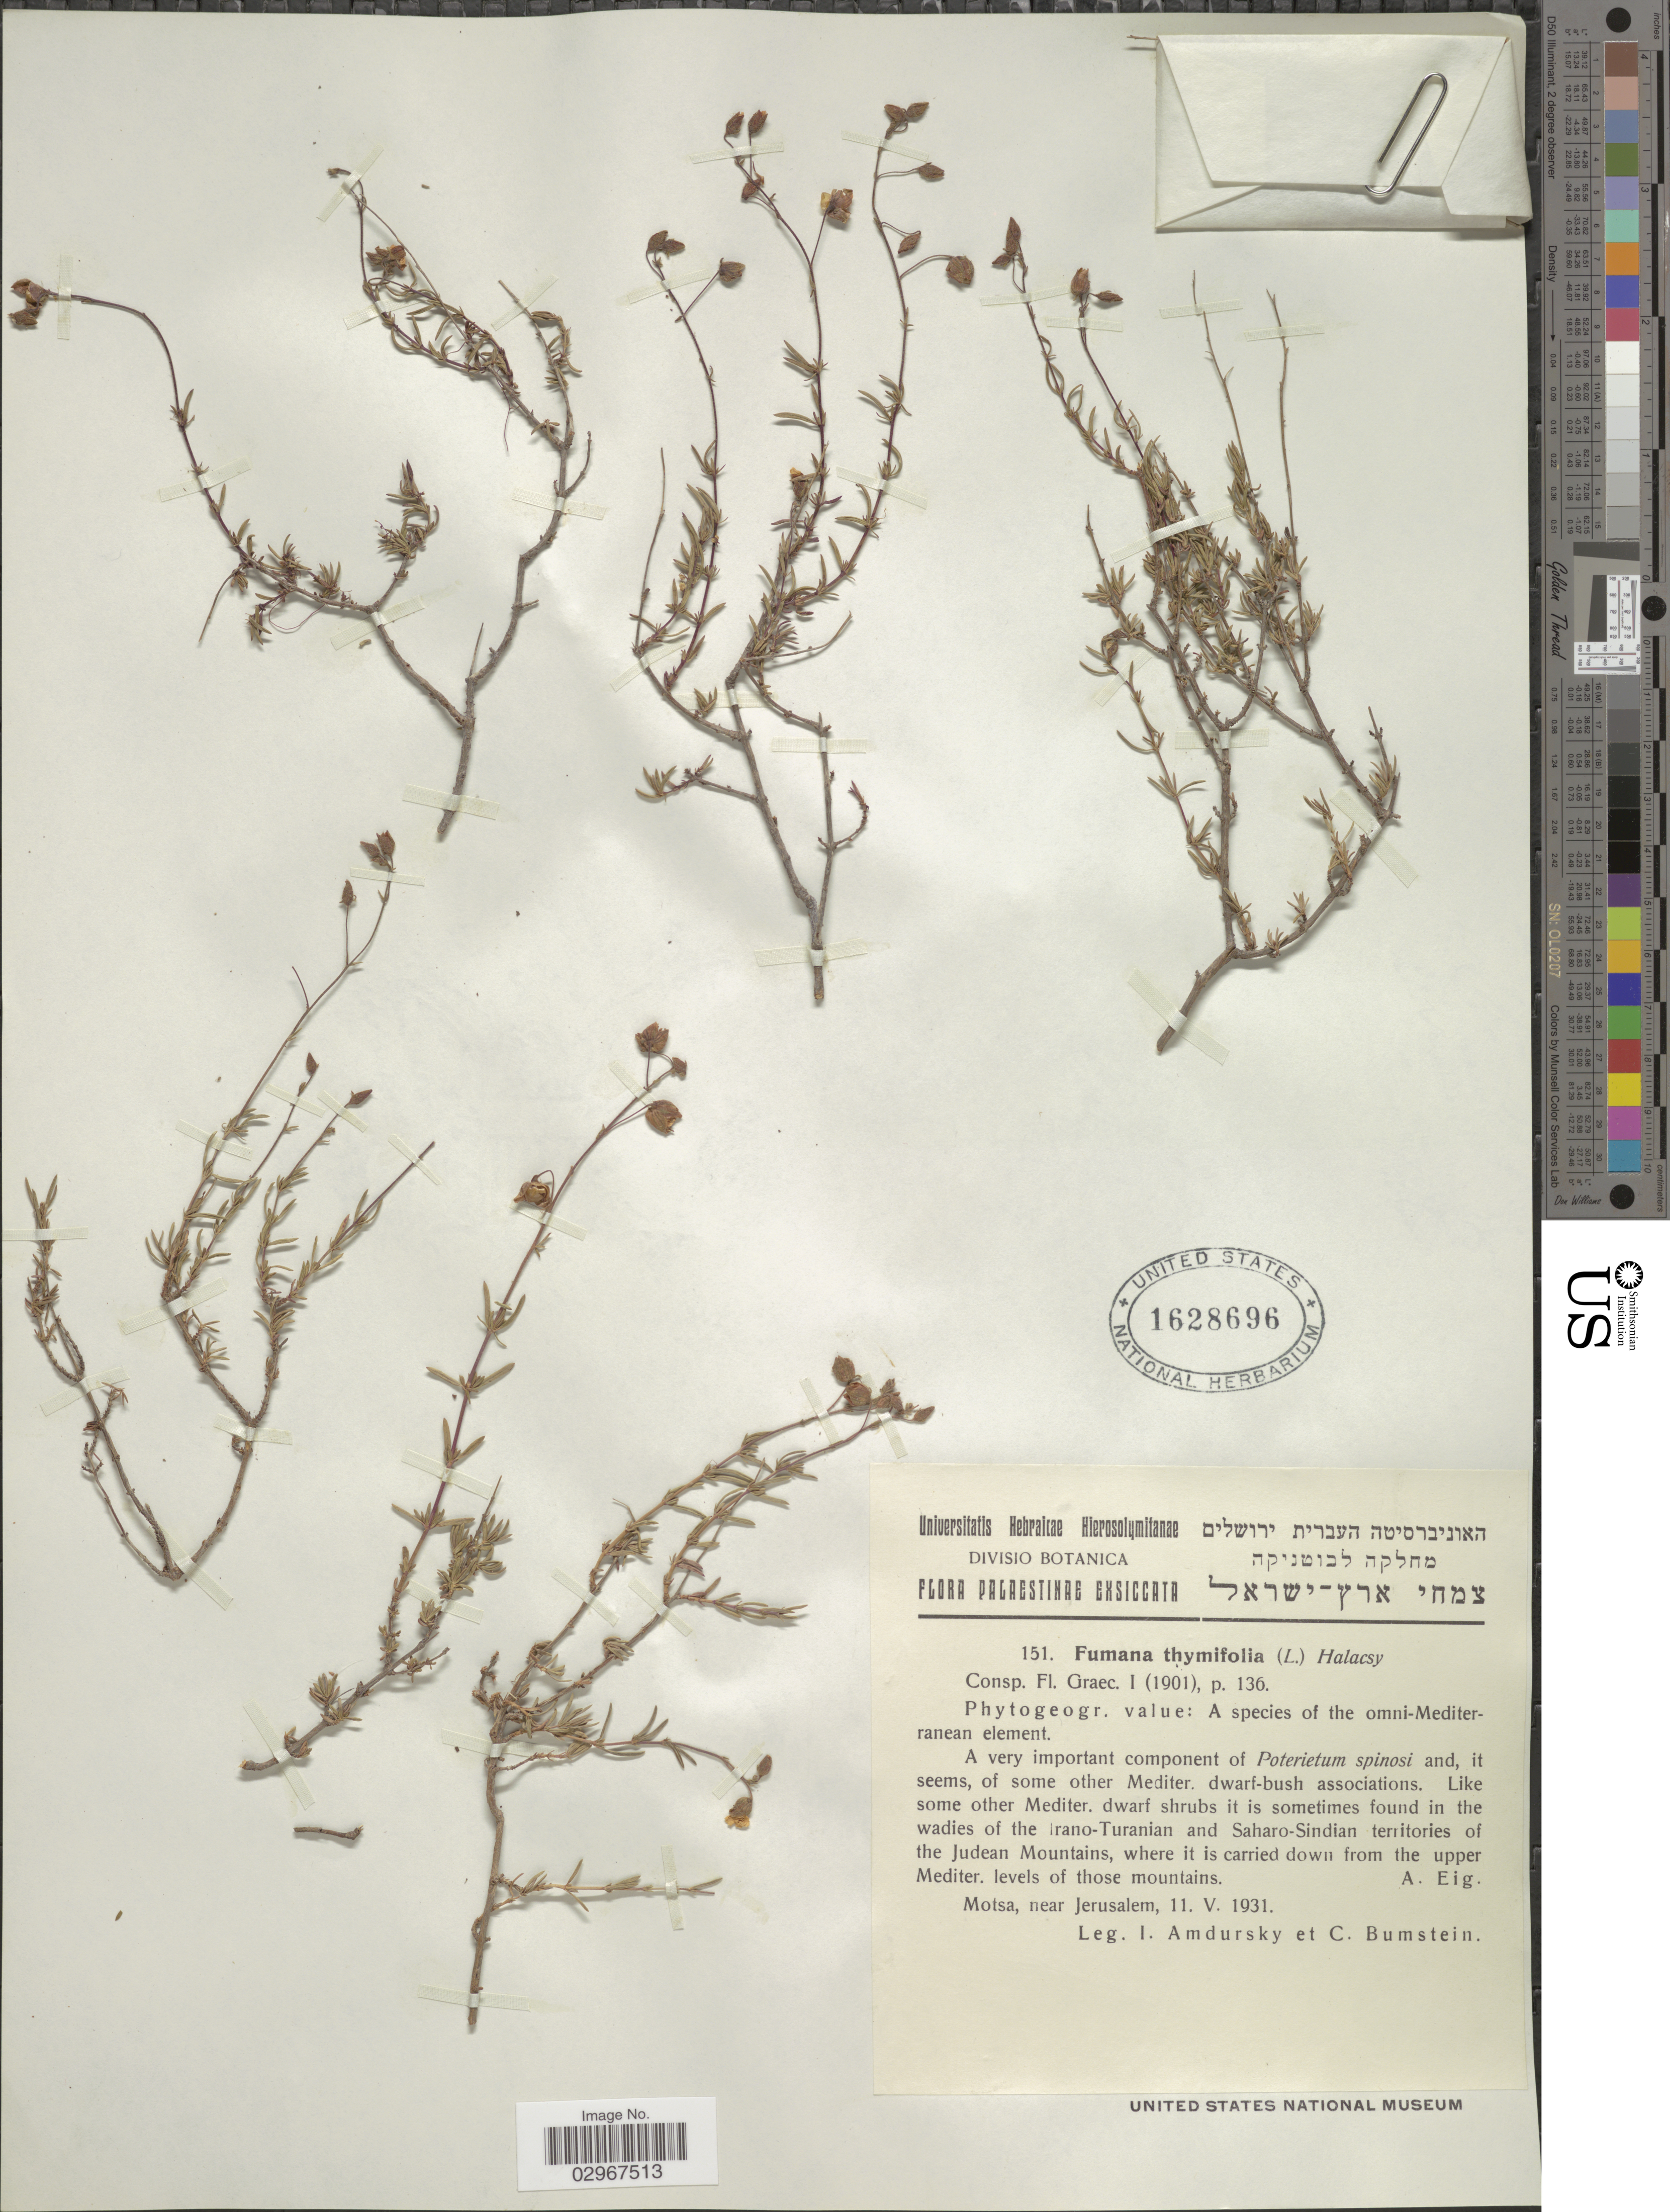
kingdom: Plantae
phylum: Tracheophyta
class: Magnoliopsida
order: Malvales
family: Cistaceae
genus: Fumana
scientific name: Fumana thymifolia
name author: (L.) Spach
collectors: I. Amdursky & Bumstein, C.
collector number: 151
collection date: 1931-05-11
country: Israel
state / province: Jerusalem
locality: Palaestinae. In the wadies of the Irano-Turanian and Saharo-Sindian territories of the Judean Mountains, where it is carried down from the upper Mediter. levels of those mountains. Motsa, near Jerusalem.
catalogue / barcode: US 1628696